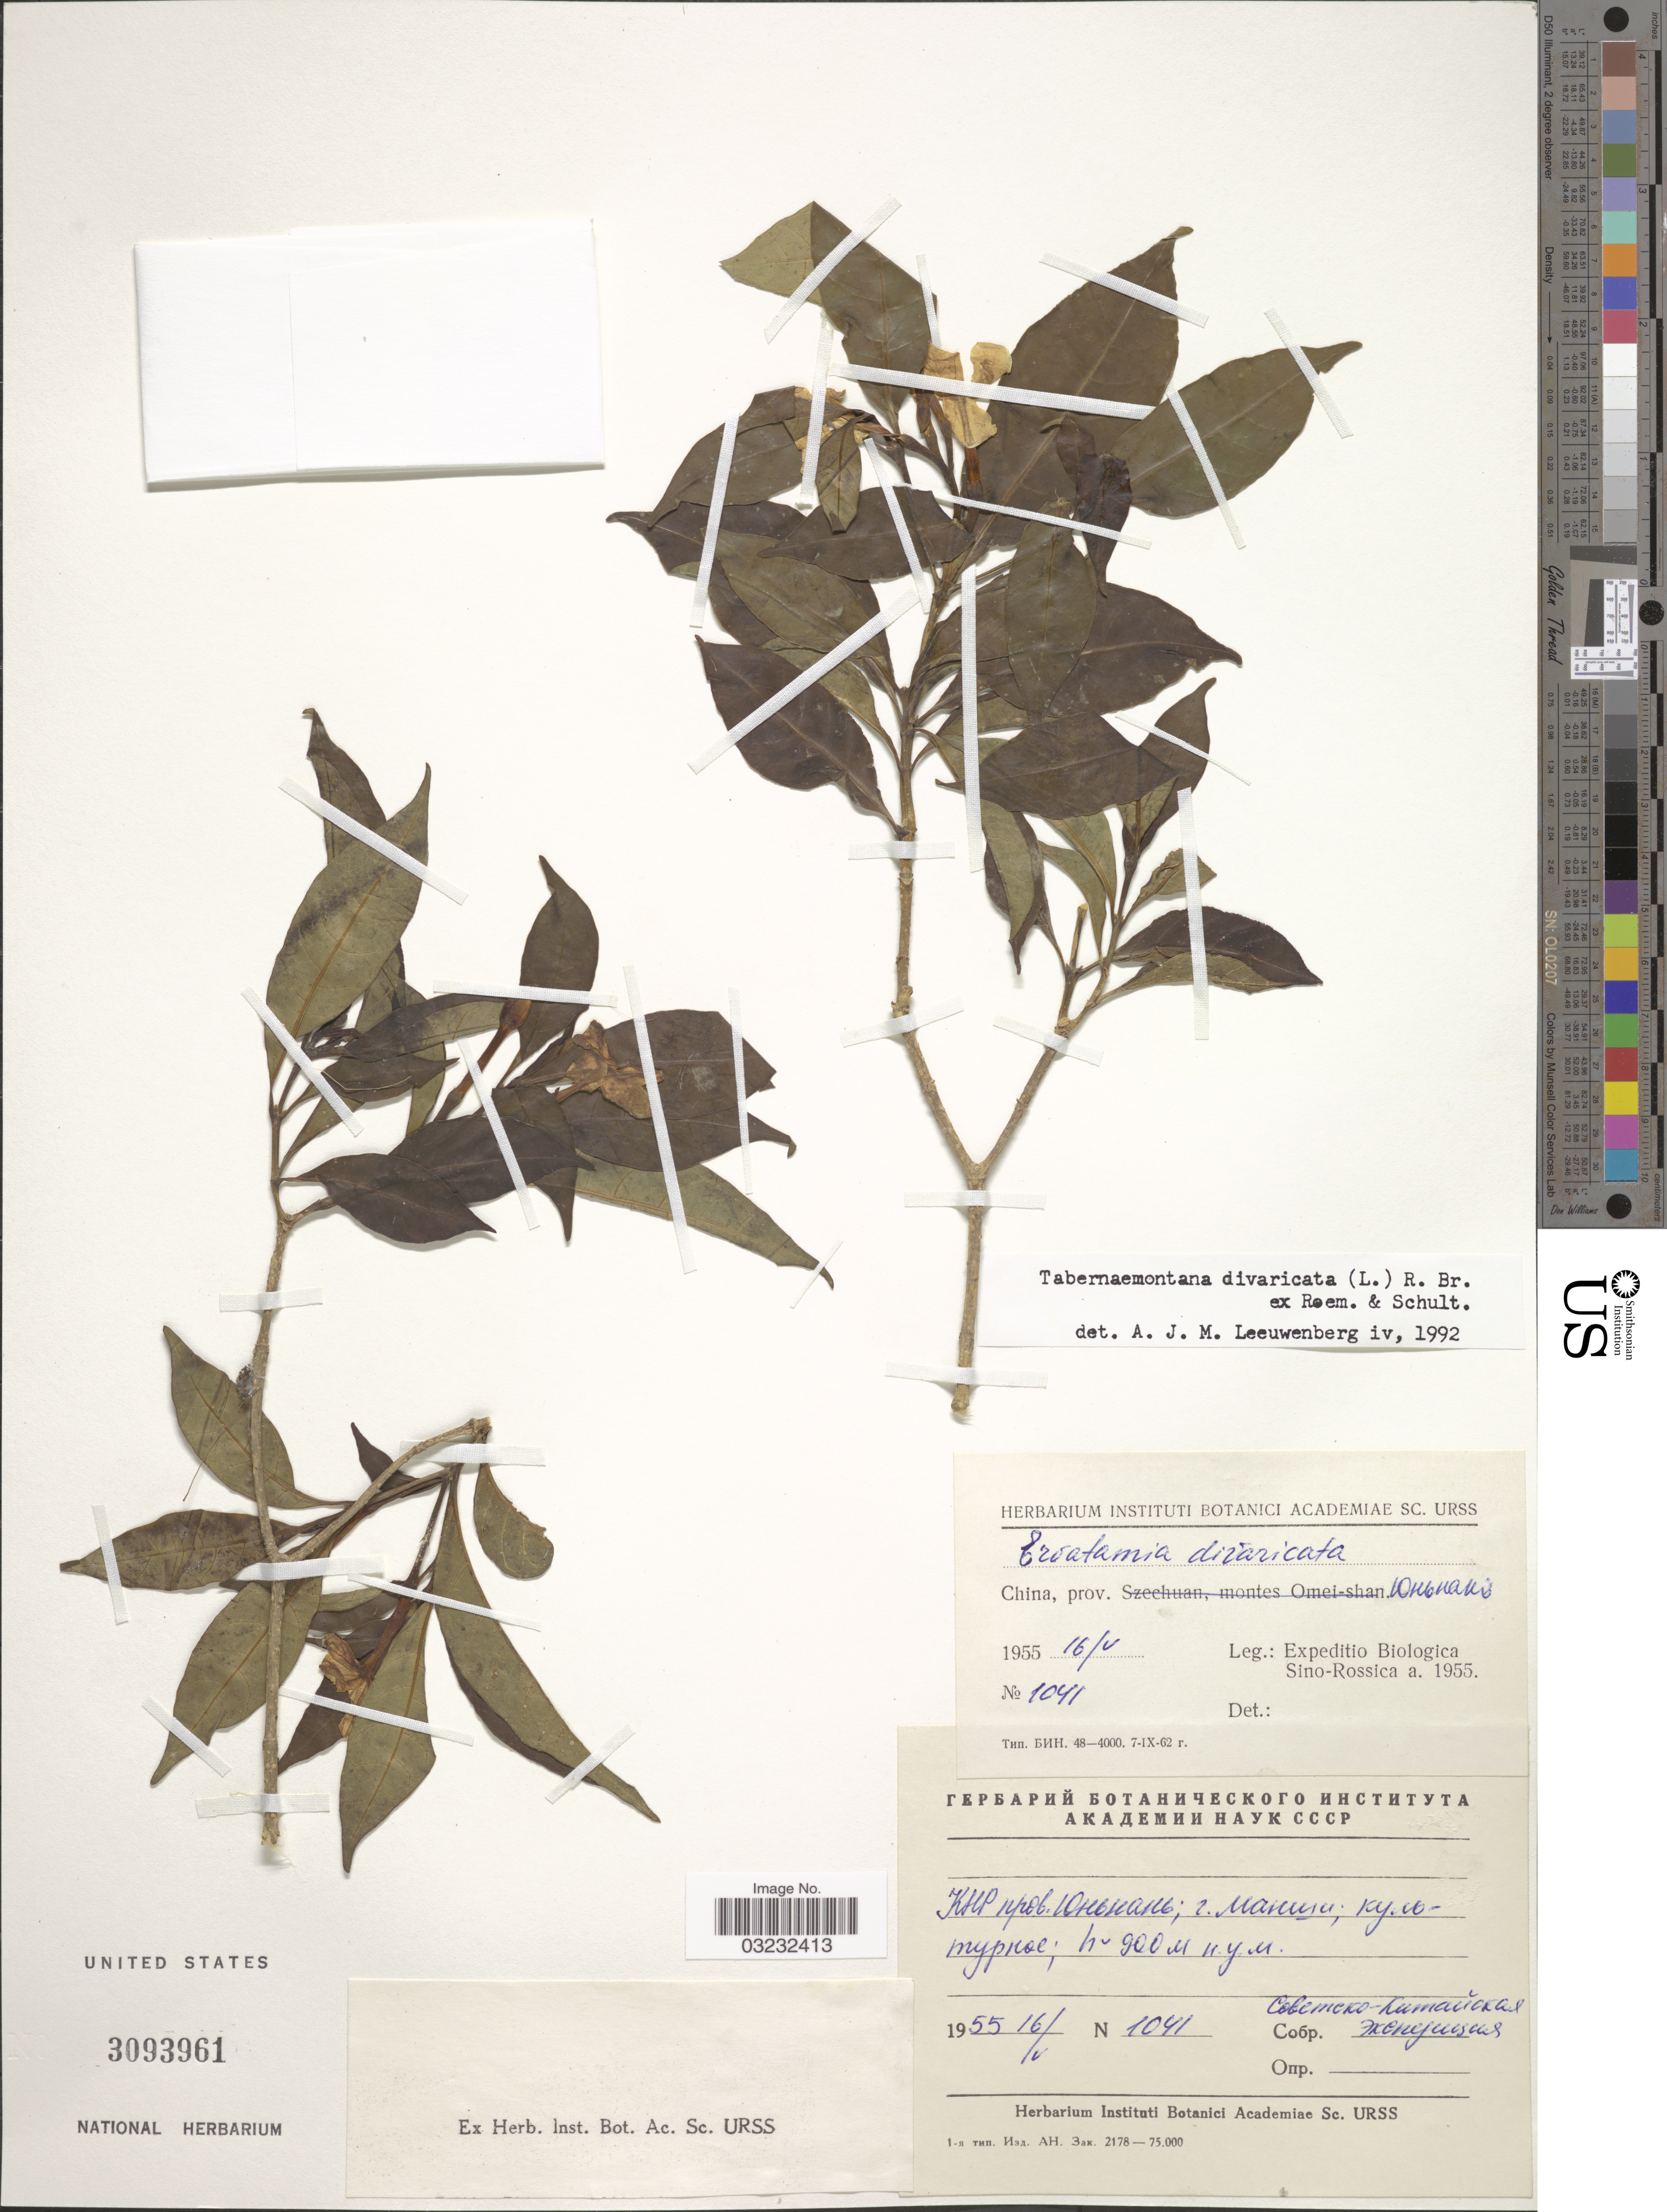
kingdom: Plantae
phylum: Tracheophyta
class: Magnoliopsida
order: Gentianales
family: Apocynaceae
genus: Tabernaemontana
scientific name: Tabernaemontana divaricata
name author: (L.) R. Br. ex Roem. & Schult.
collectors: Expeditio Biologica Sino-Rossica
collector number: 1041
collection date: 1955-05-16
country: China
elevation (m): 900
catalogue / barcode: US 3093961